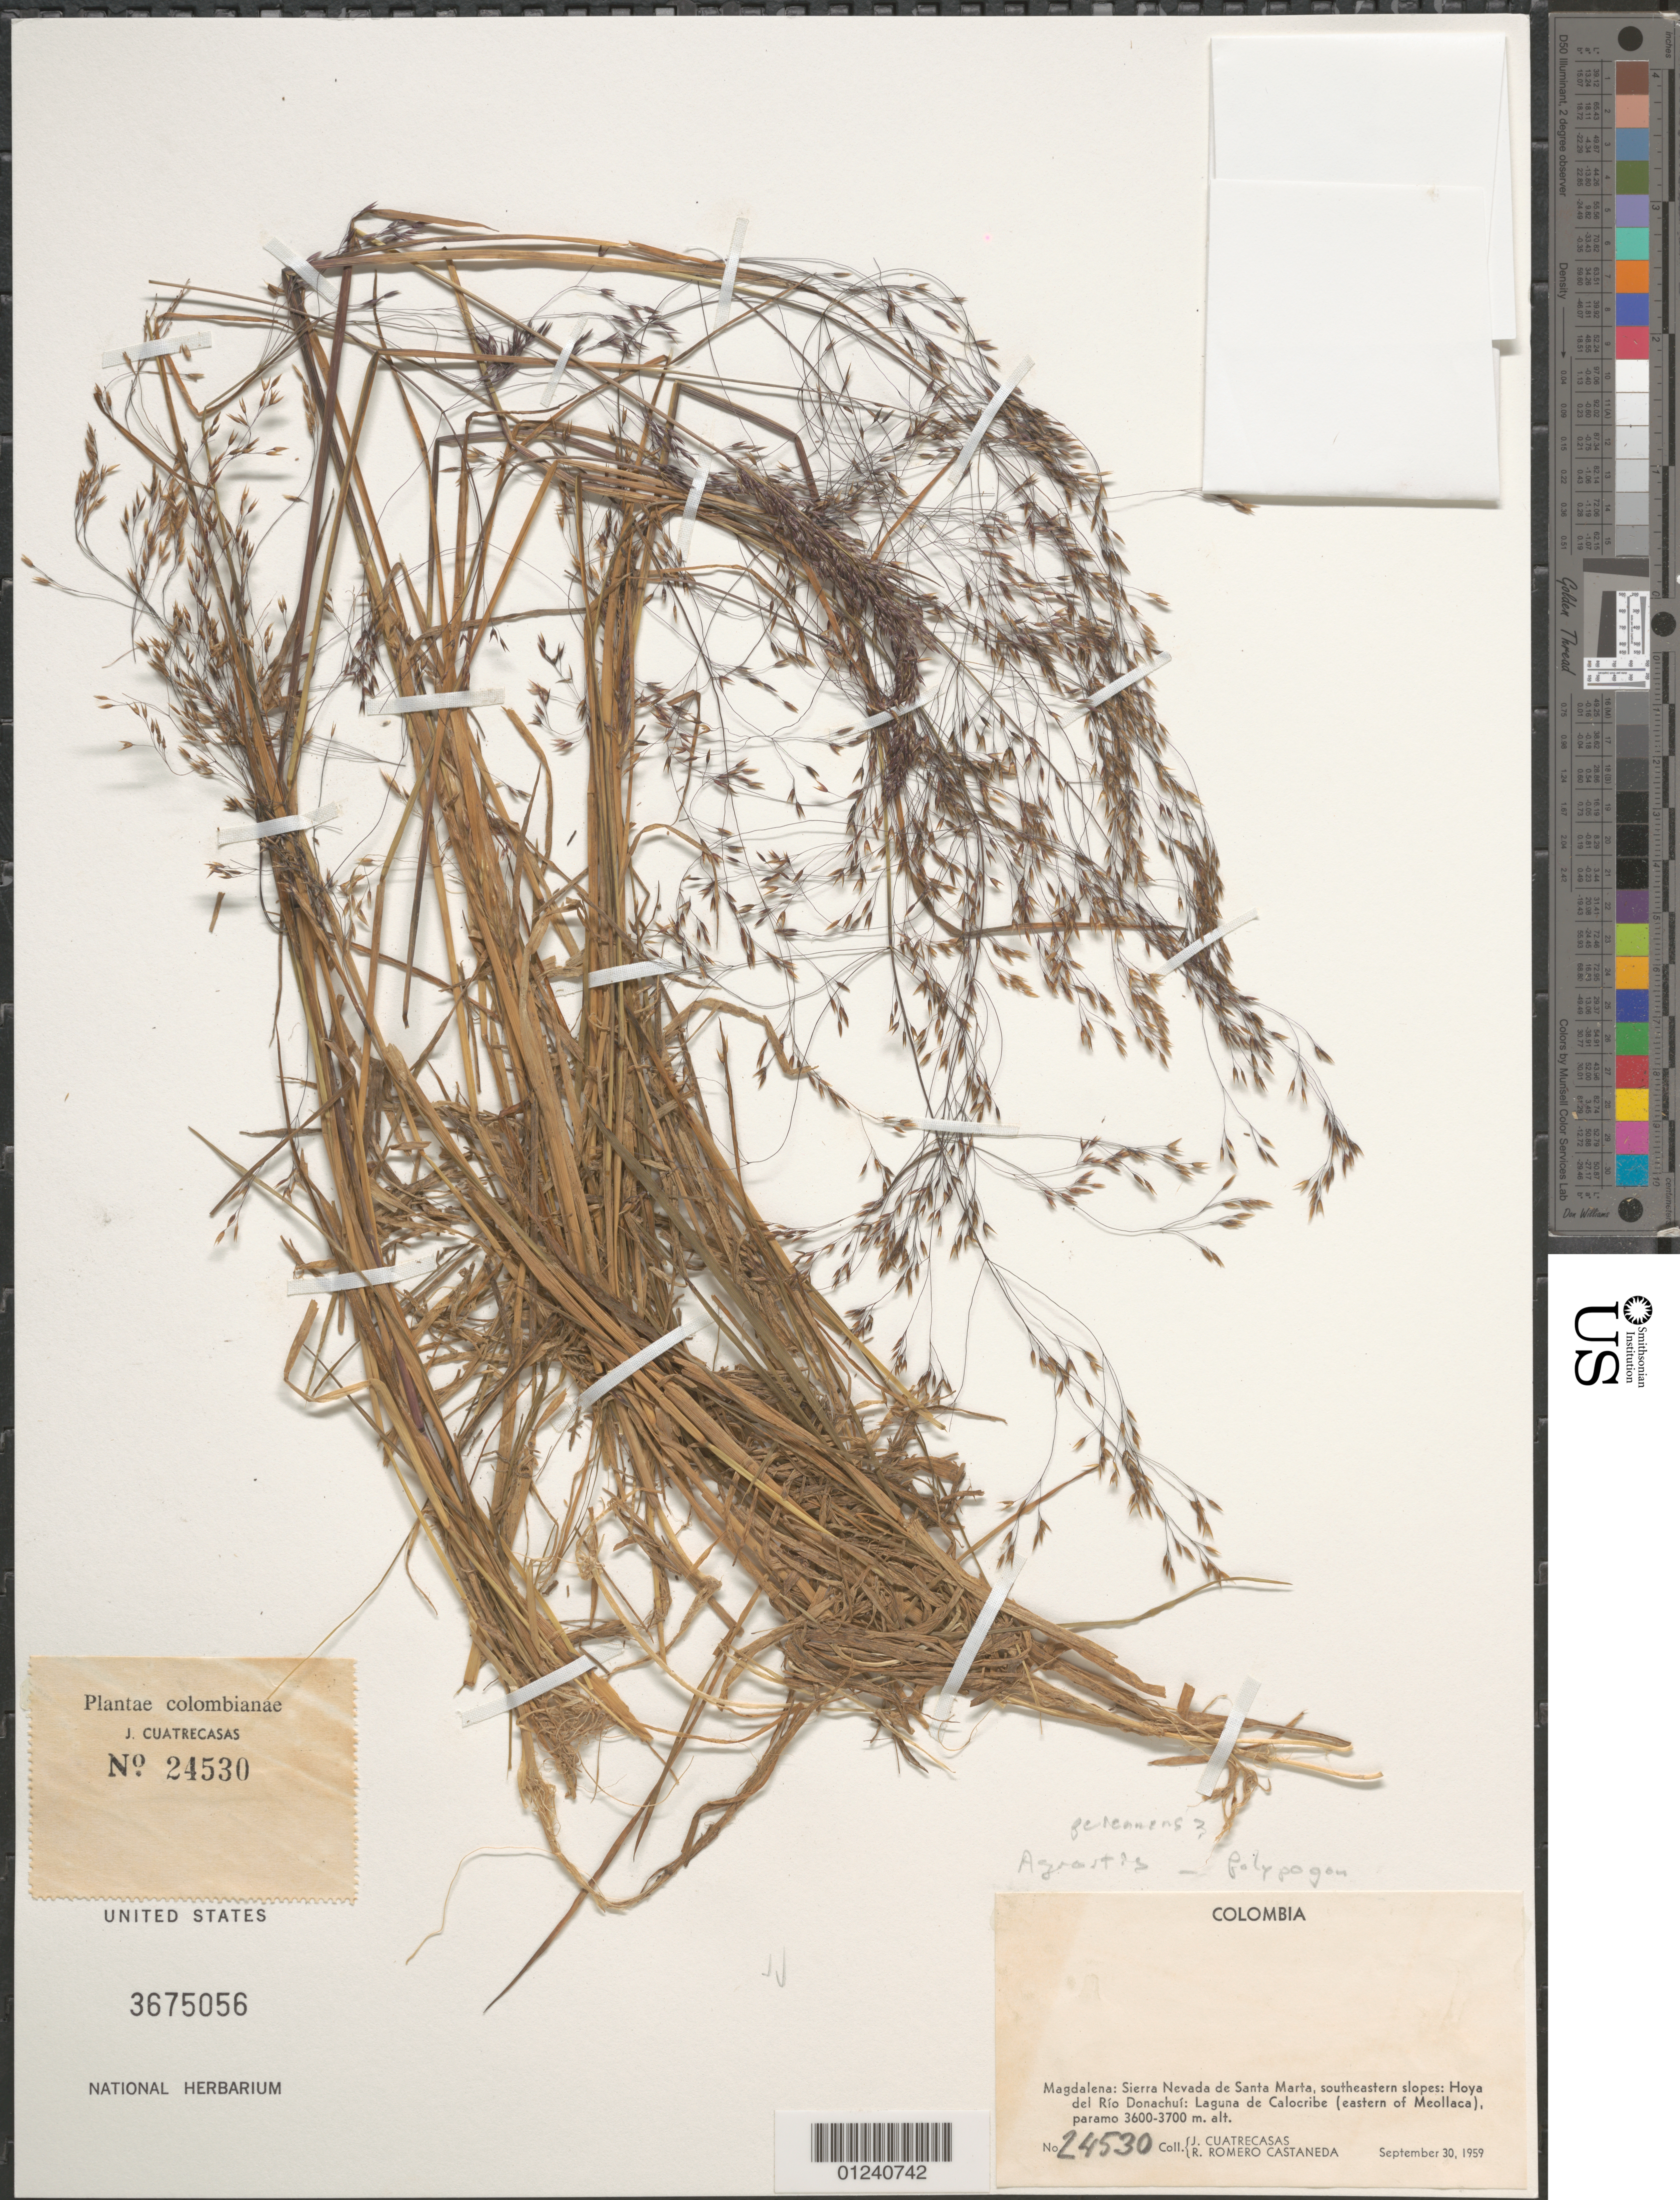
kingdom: Plantae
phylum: Tracheophyta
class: Liliopsida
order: Poales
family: Poaceae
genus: Agrostis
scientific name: Agrostis sp.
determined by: Soreng, Robert J., Research Associate (BOT), Smithsonian Institution - National Museum of Natural History (UNITED STATES)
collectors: J. Cuatrecasas & R. Romero Castañeda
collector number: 24530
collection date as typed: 30 Sep 1959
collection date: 1959-09-30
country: Colombia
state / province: Magdalena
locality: Sierra Nevada de Santa Marta, SE slopes: Hoya del Río Donachuí: Laguna de Calocribe (E of Meollaca).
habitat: paramo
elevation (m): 3600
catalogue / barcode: US 3675056